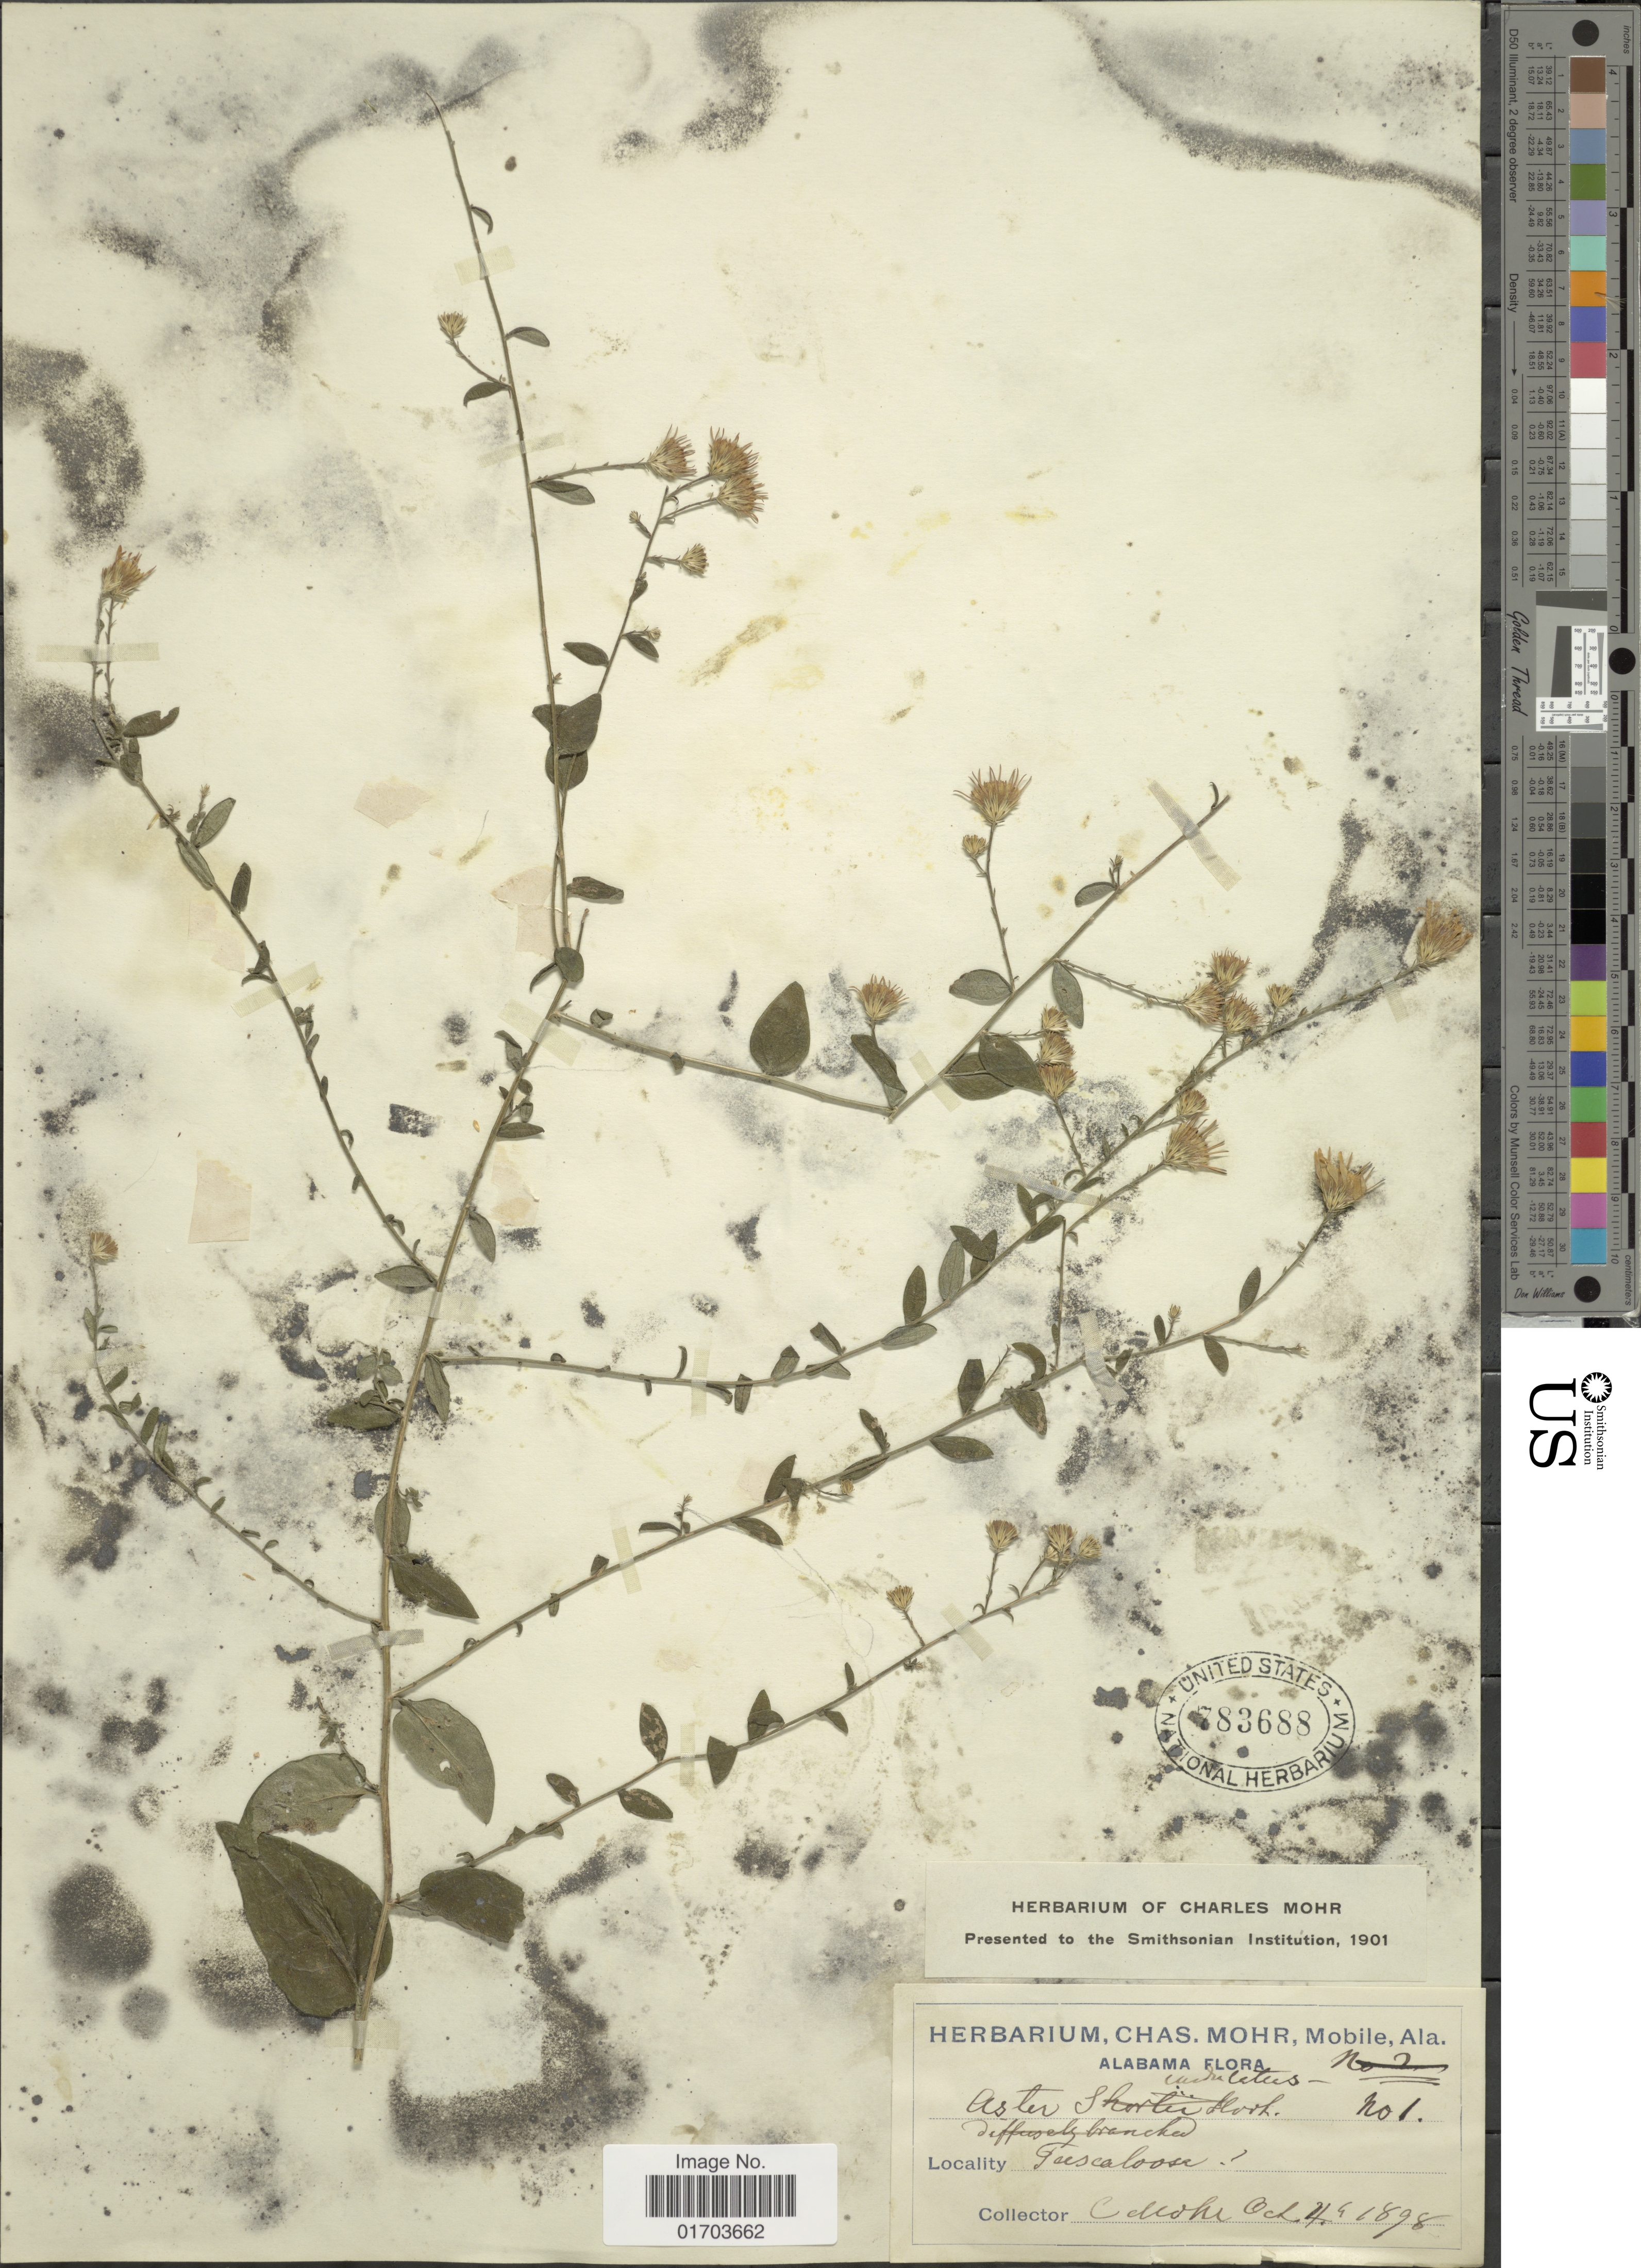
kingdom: Plantae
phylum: Tracheophyta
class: Magnoliopsida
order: Asterales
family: Asteraceae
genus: Symphyotrichum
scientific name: Symphyotrichum undulatum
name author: (L.) G.L. Nesom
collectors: C. T. Mohr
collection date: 1898-10-04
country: United States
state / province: Alabama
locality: Tuscaloosa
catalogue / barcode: US 783688